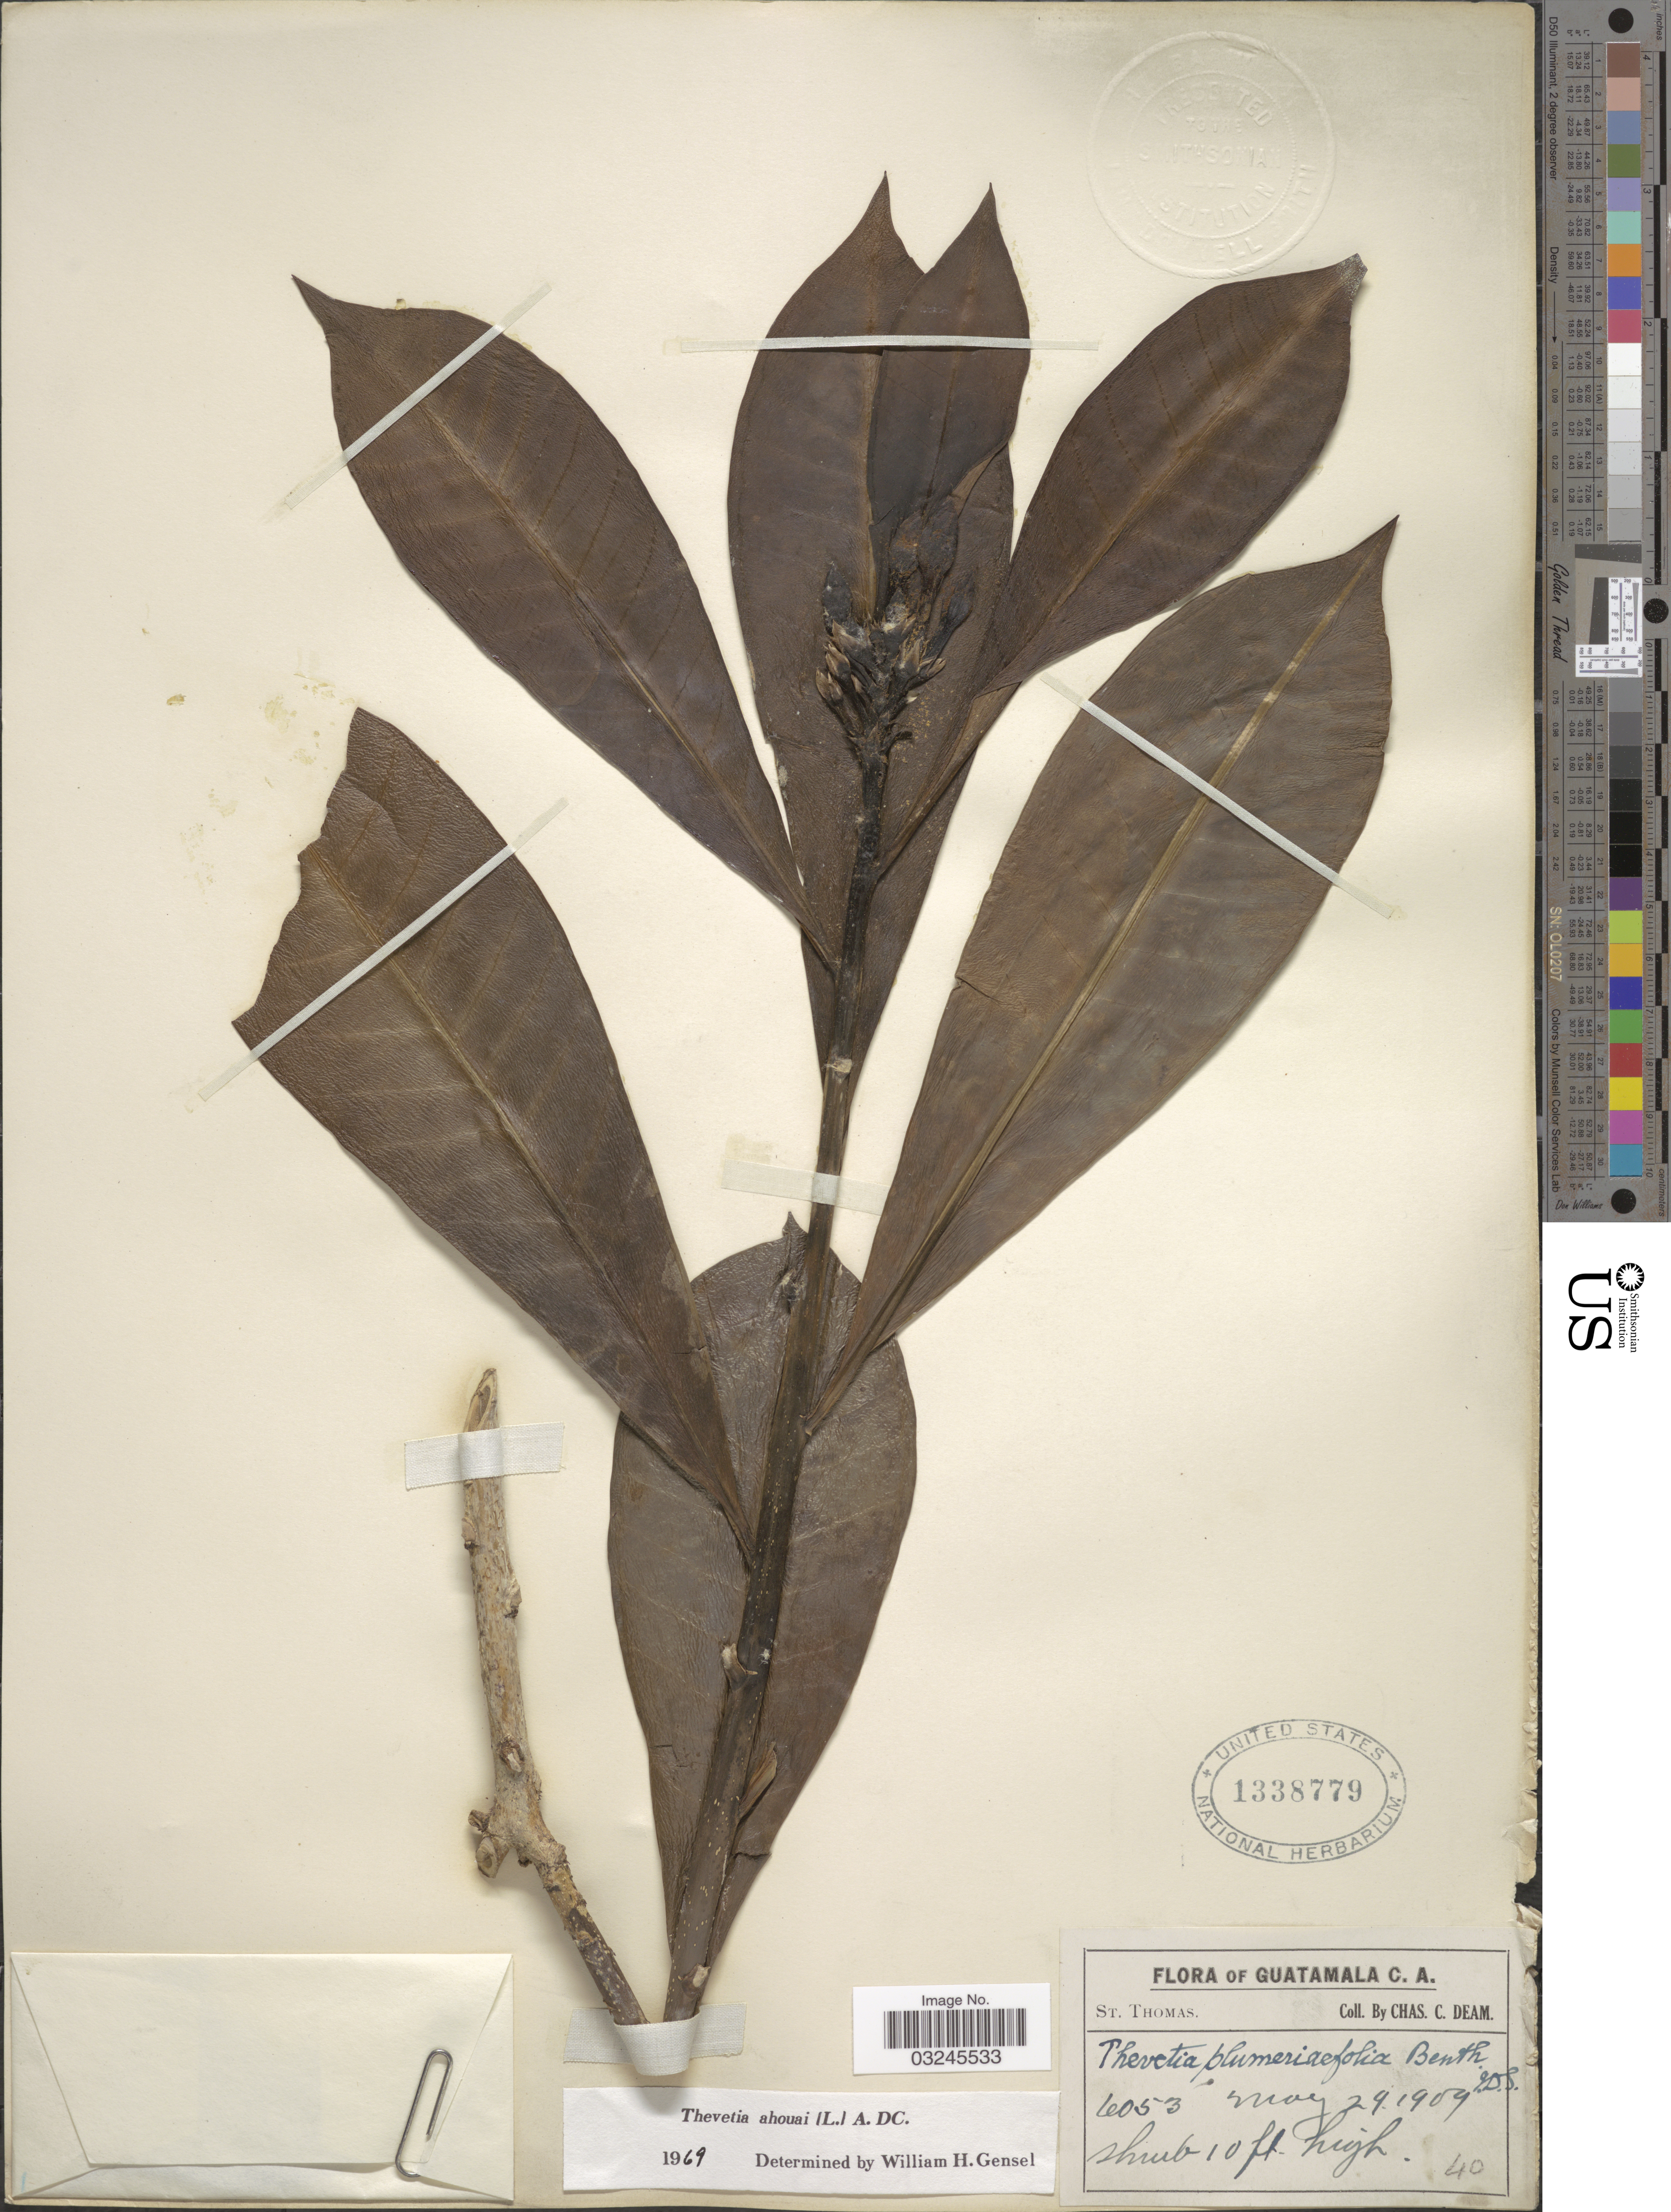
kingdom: Plantae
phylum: Tracheophyta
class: Magnoliopsida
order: Gentianales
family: Apocynaceae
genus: Thevetia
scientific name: Thevetia ahouai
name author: (L.) A. DC.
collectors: C. C. Deam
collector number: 6053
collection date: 1909-05-29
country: Guatemala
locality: St. Thomas.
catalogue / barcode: US 1338779